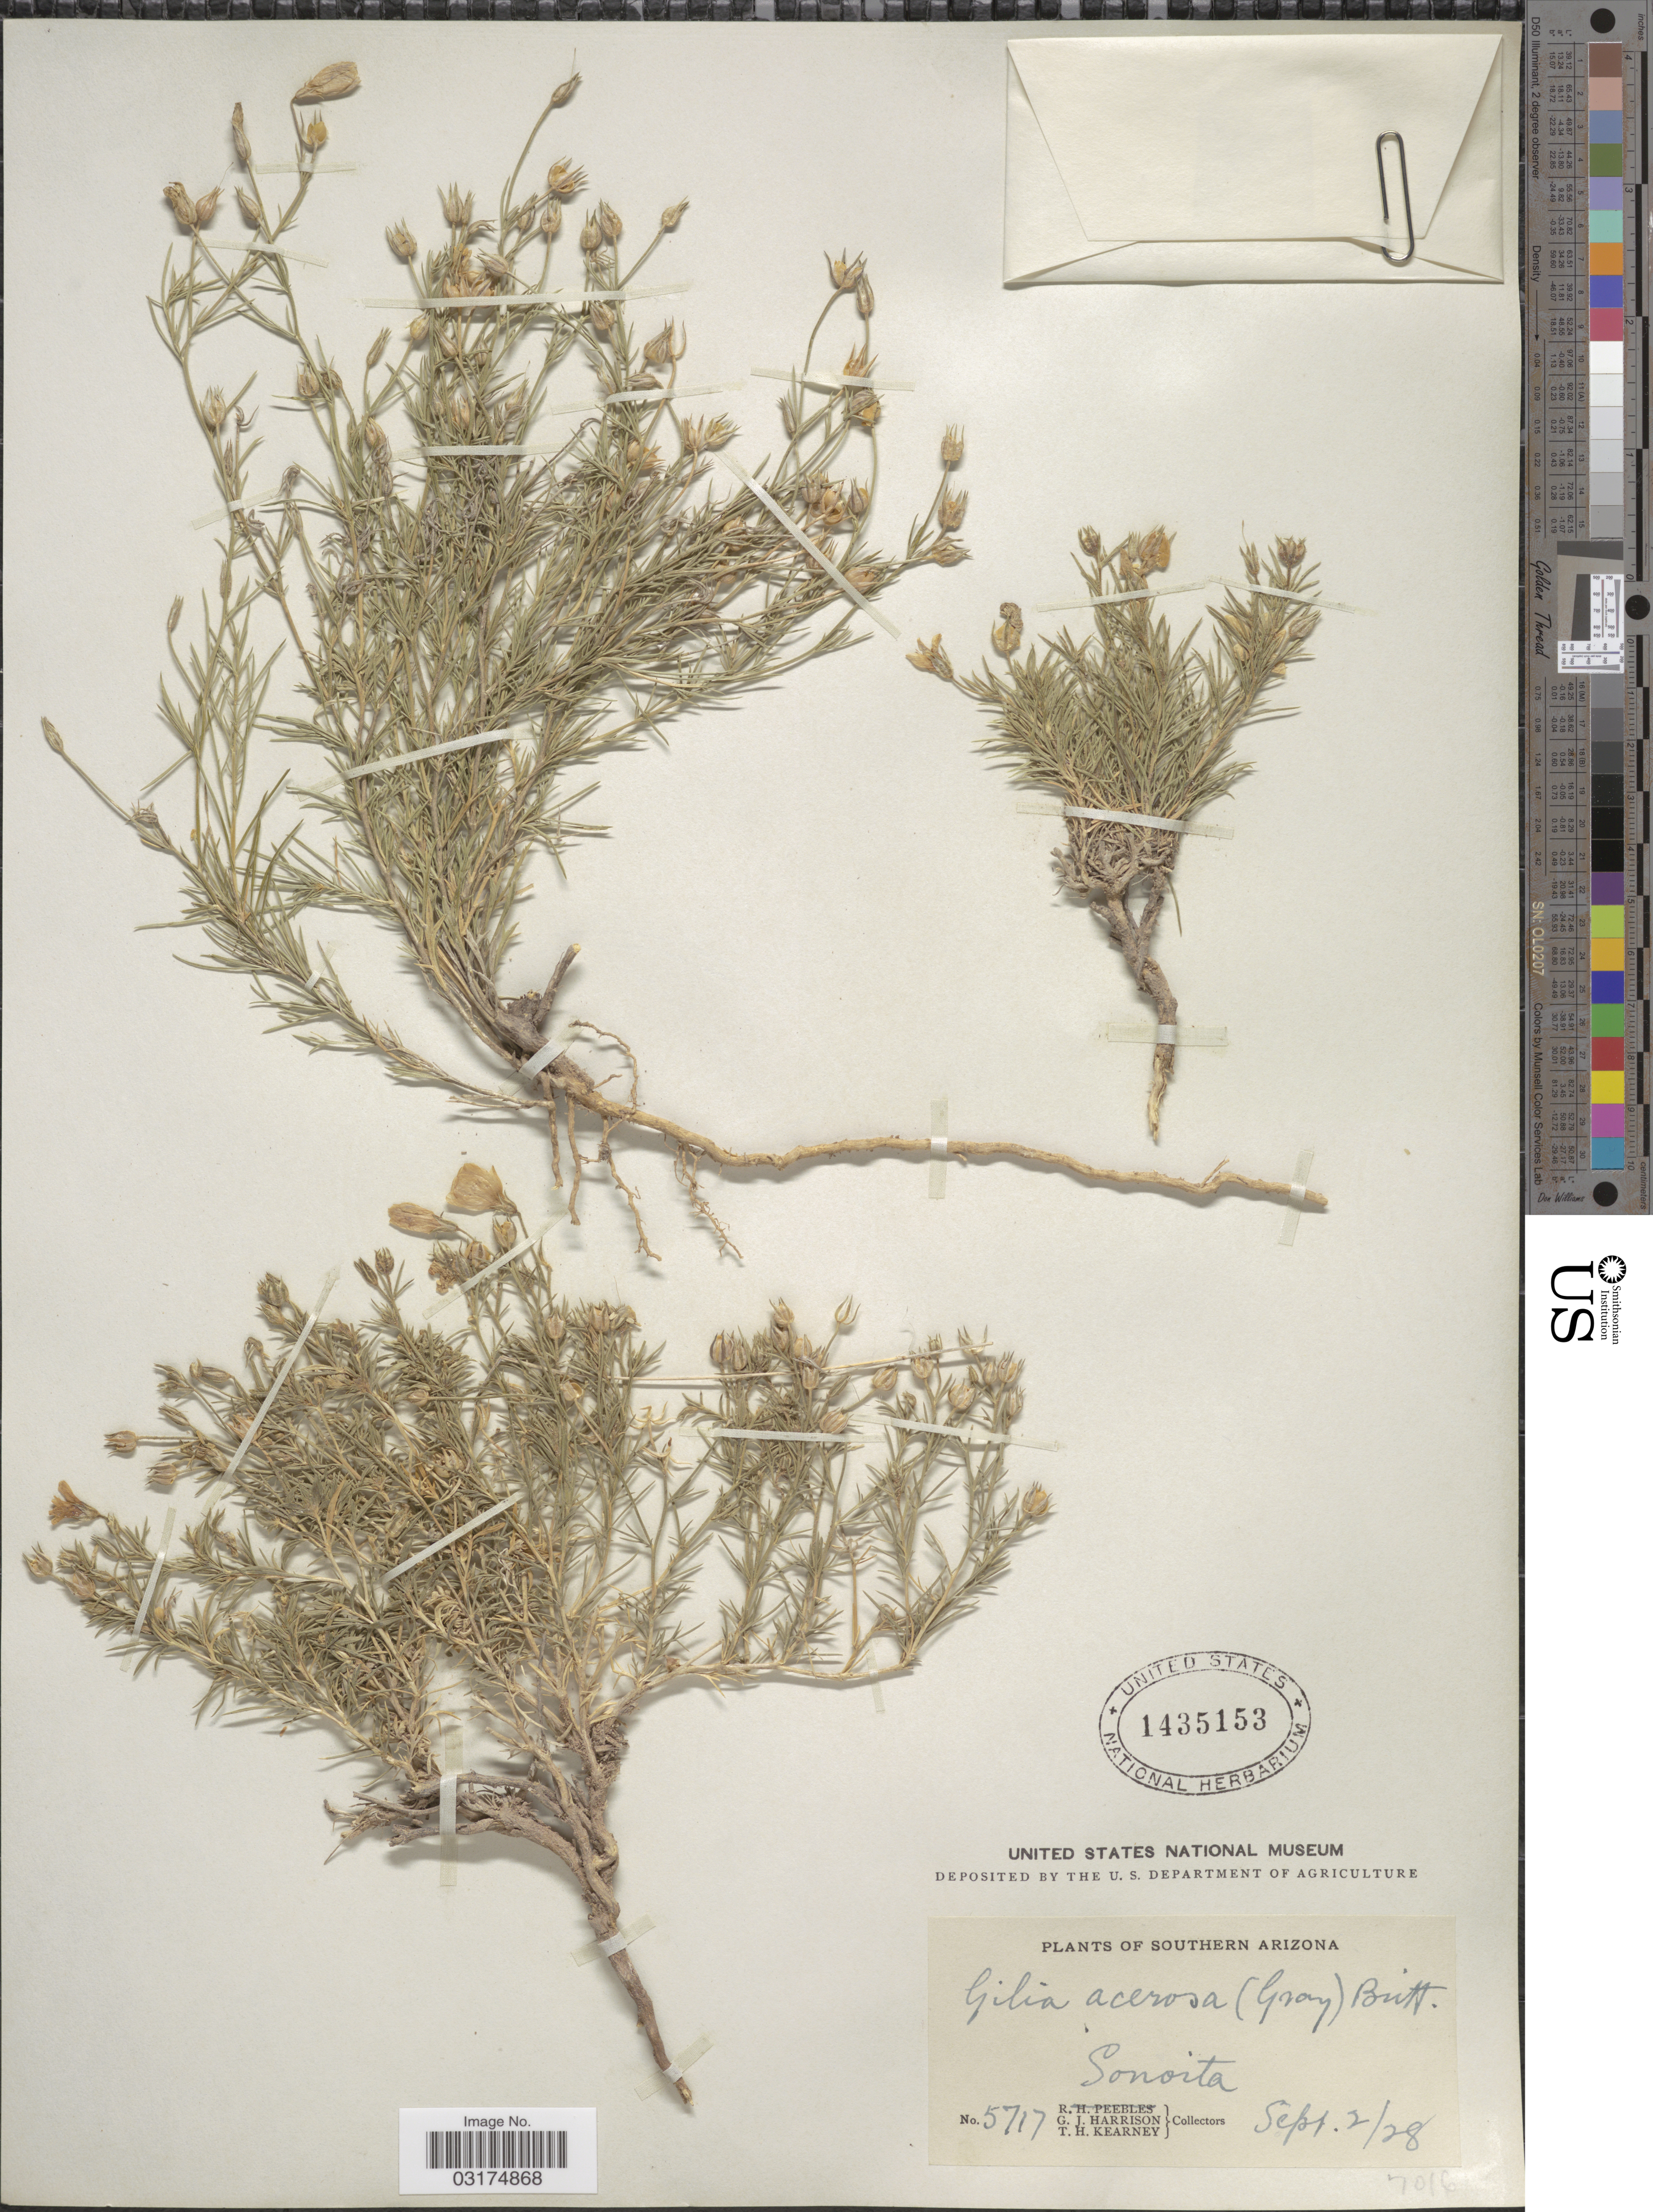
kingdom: Plantae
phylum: Tracheophyta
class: Magnoliopsida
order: Ericales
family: Polemoniaceae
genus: Giliastrum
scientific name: Giliastrum acerosum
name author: (A. Gray) Rydb.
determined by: Strong, Mark T., (BOT), Smithsonian Institution - National Museum of Natural History (UNITED STATES)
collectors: G. J. Harrison & T. H. Kearney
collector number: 5717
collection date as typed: Transcribed d/m/y: 2/9/28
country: United States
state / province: Arizona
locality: Southern Arizona. Sonoita.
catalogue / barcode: US 1435153